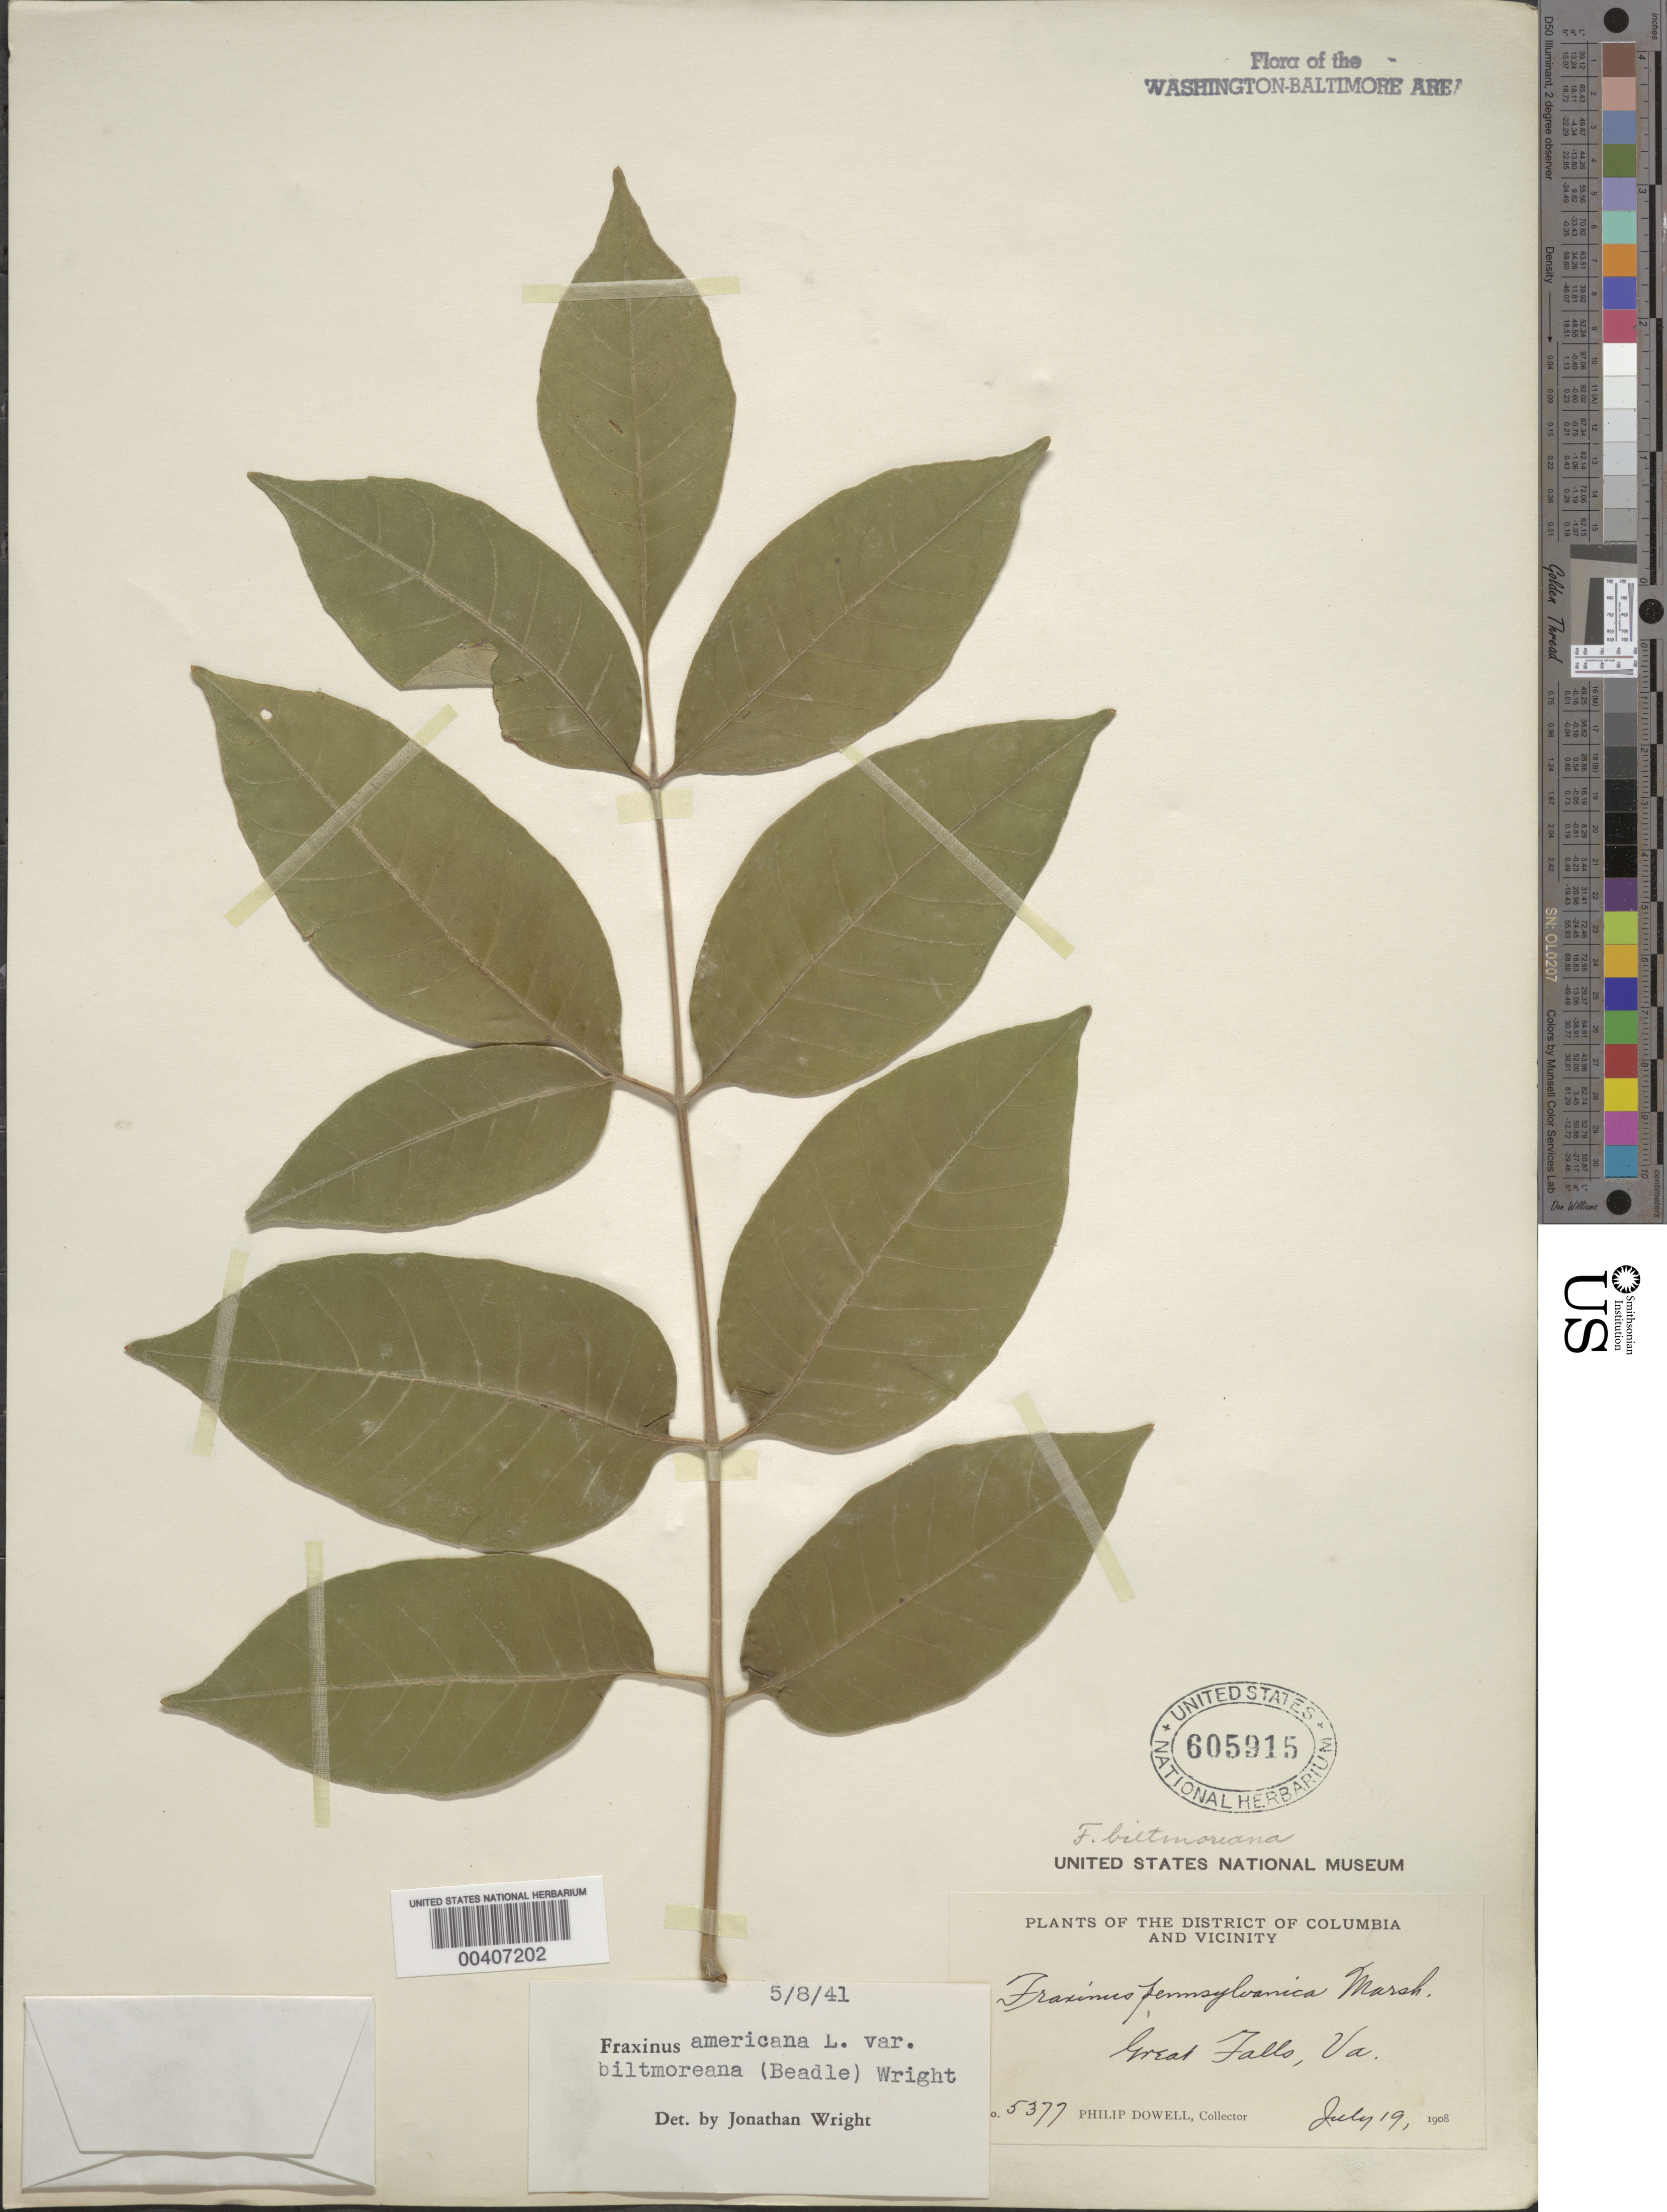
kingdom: Plantae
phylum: Tracheophyta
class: Magnoliopsida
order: Lamiales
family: Oleaceae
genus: Fraxinus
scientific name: Fraxinus americana var. biltmoreana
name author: (Beadle) J.W. Wright ex Fernald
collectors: P. Dowell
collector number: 5377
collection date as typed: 19 Jul 1908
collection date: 1908-07-19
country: United States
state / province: Virginia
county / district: Fairfax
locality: Great Falls C. and O. Canal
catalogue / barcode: US 605915